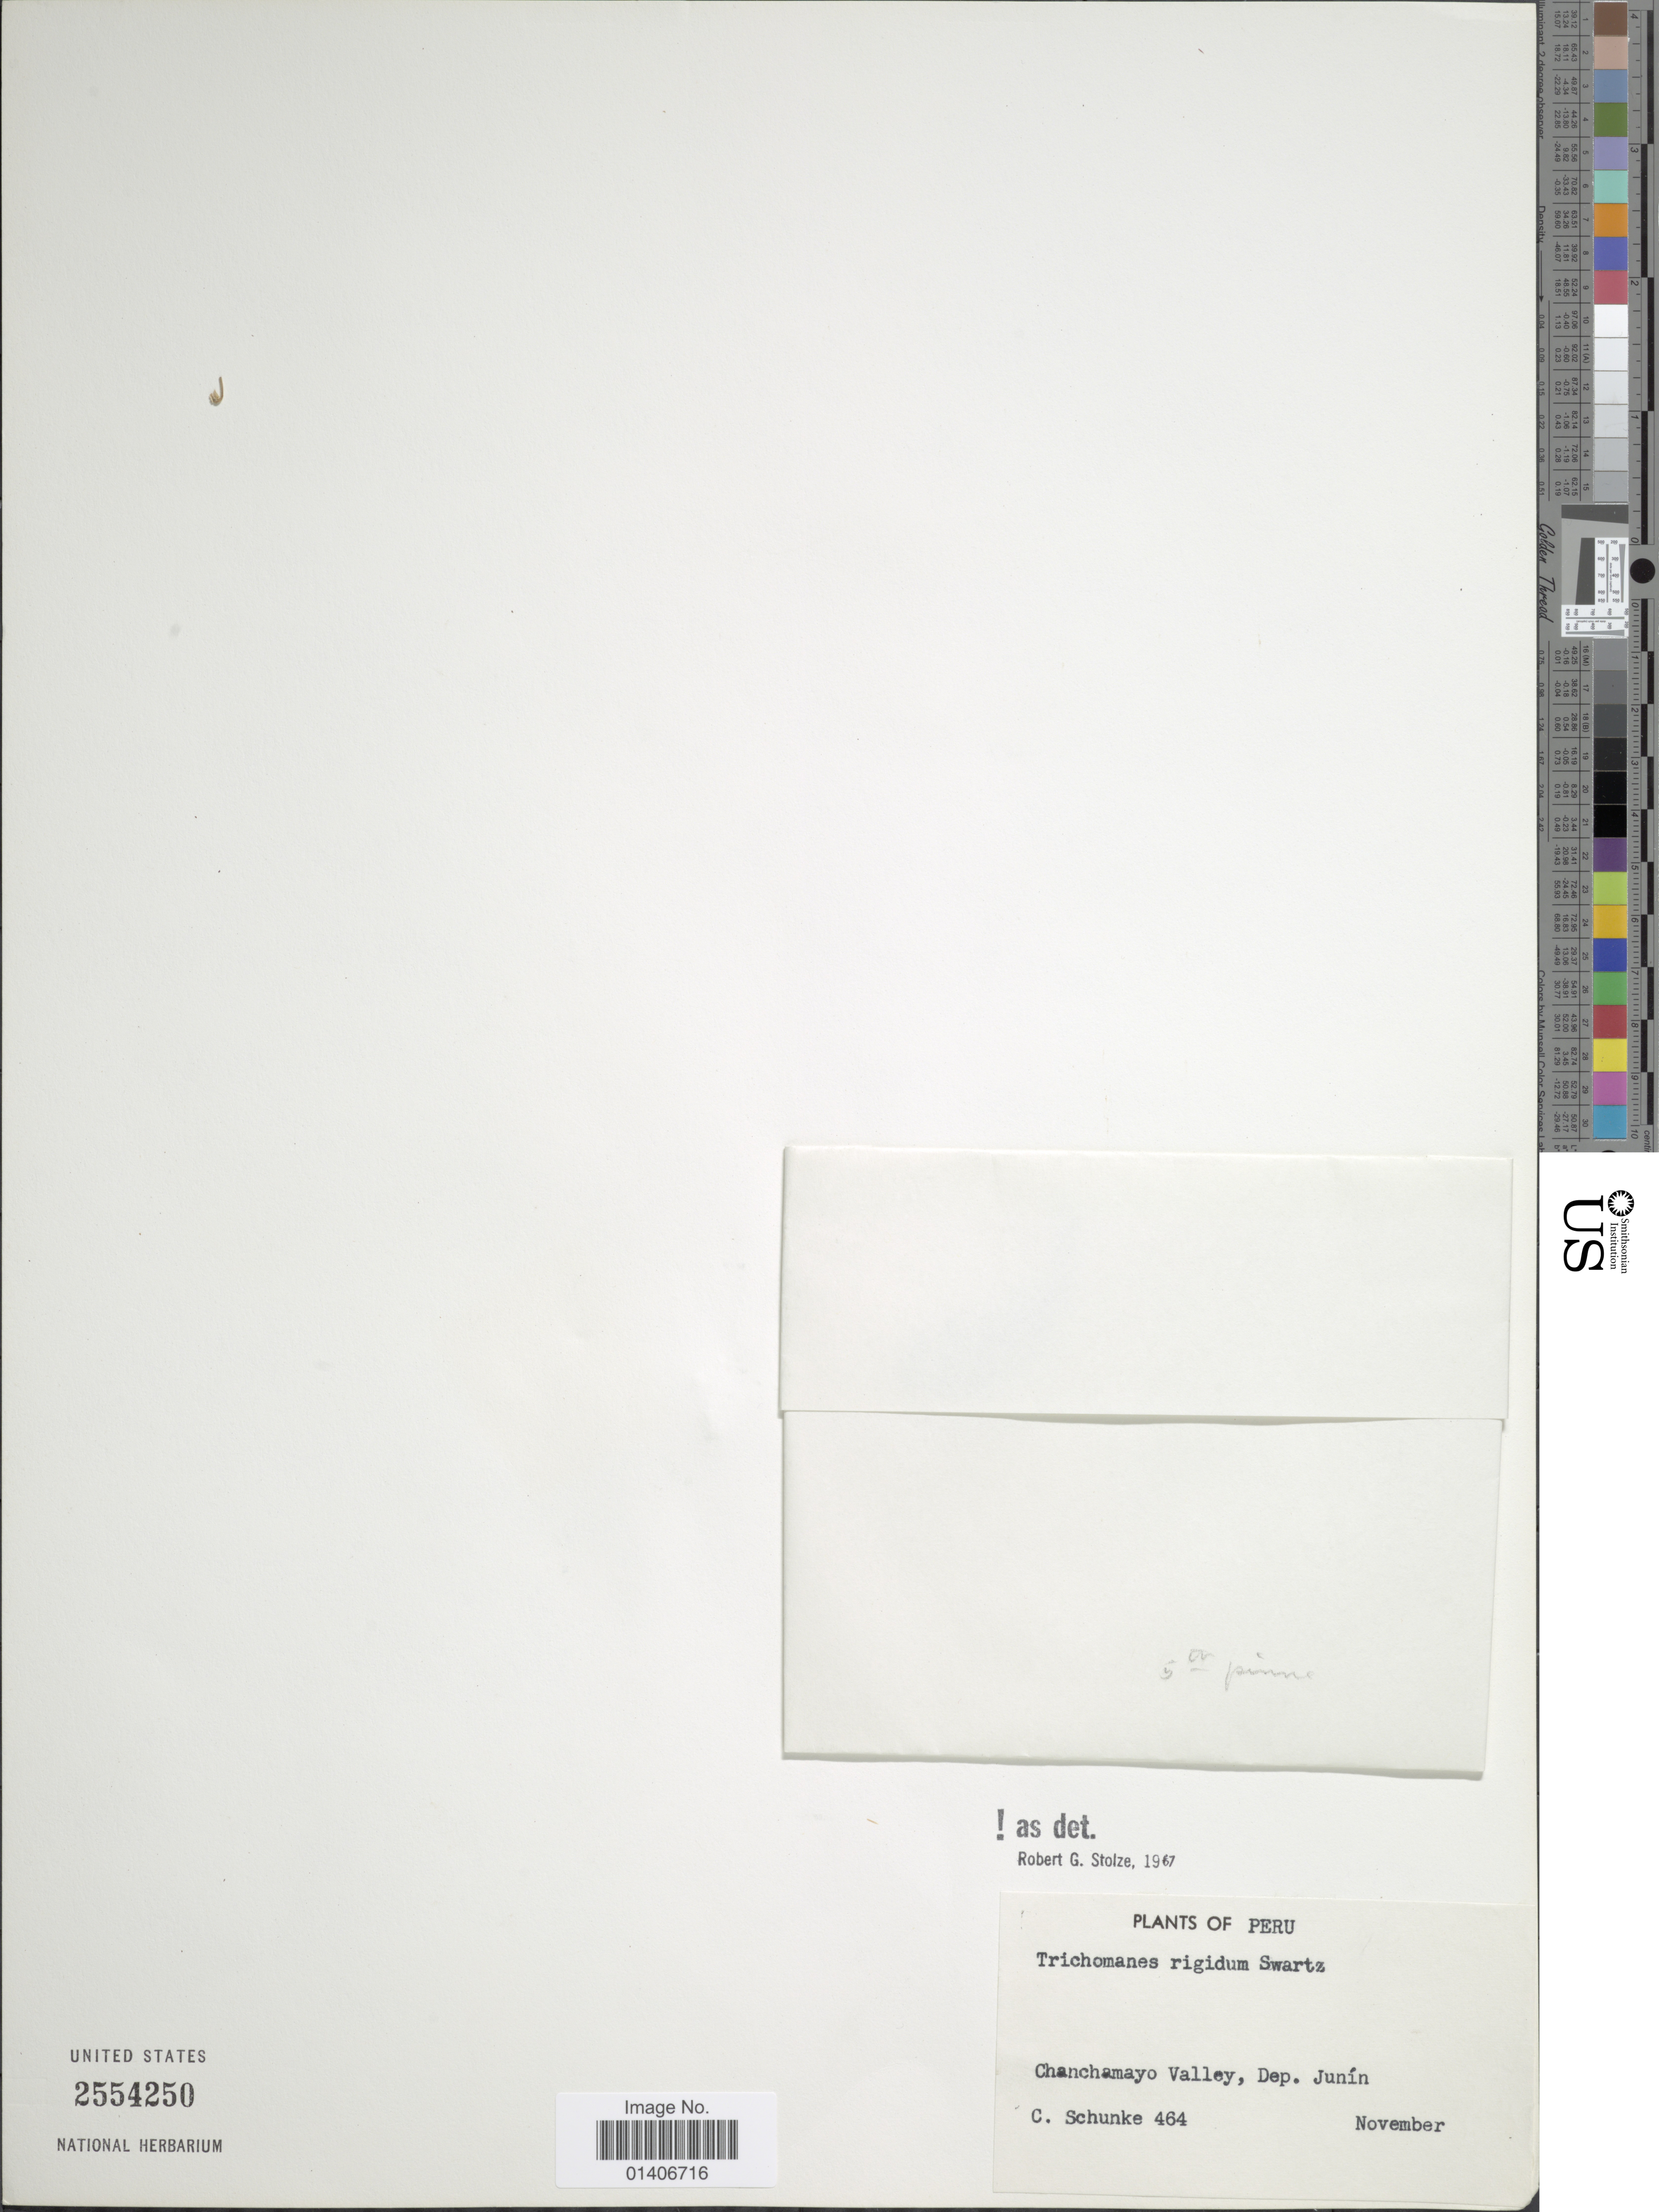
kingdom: Plantae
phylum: Tracheophyta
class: Polypodiopsida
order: Hymenophyllales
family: Hymenophyllaceae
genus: Abrodictyum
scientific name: Abrodictyum rigidum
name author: (Sw.) Ebihara & Dubuisson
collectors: C. Schunke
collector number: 464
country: Peru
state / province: Junín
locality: Chanchamayo Valley, Dep Junín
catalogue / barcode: US 2554250